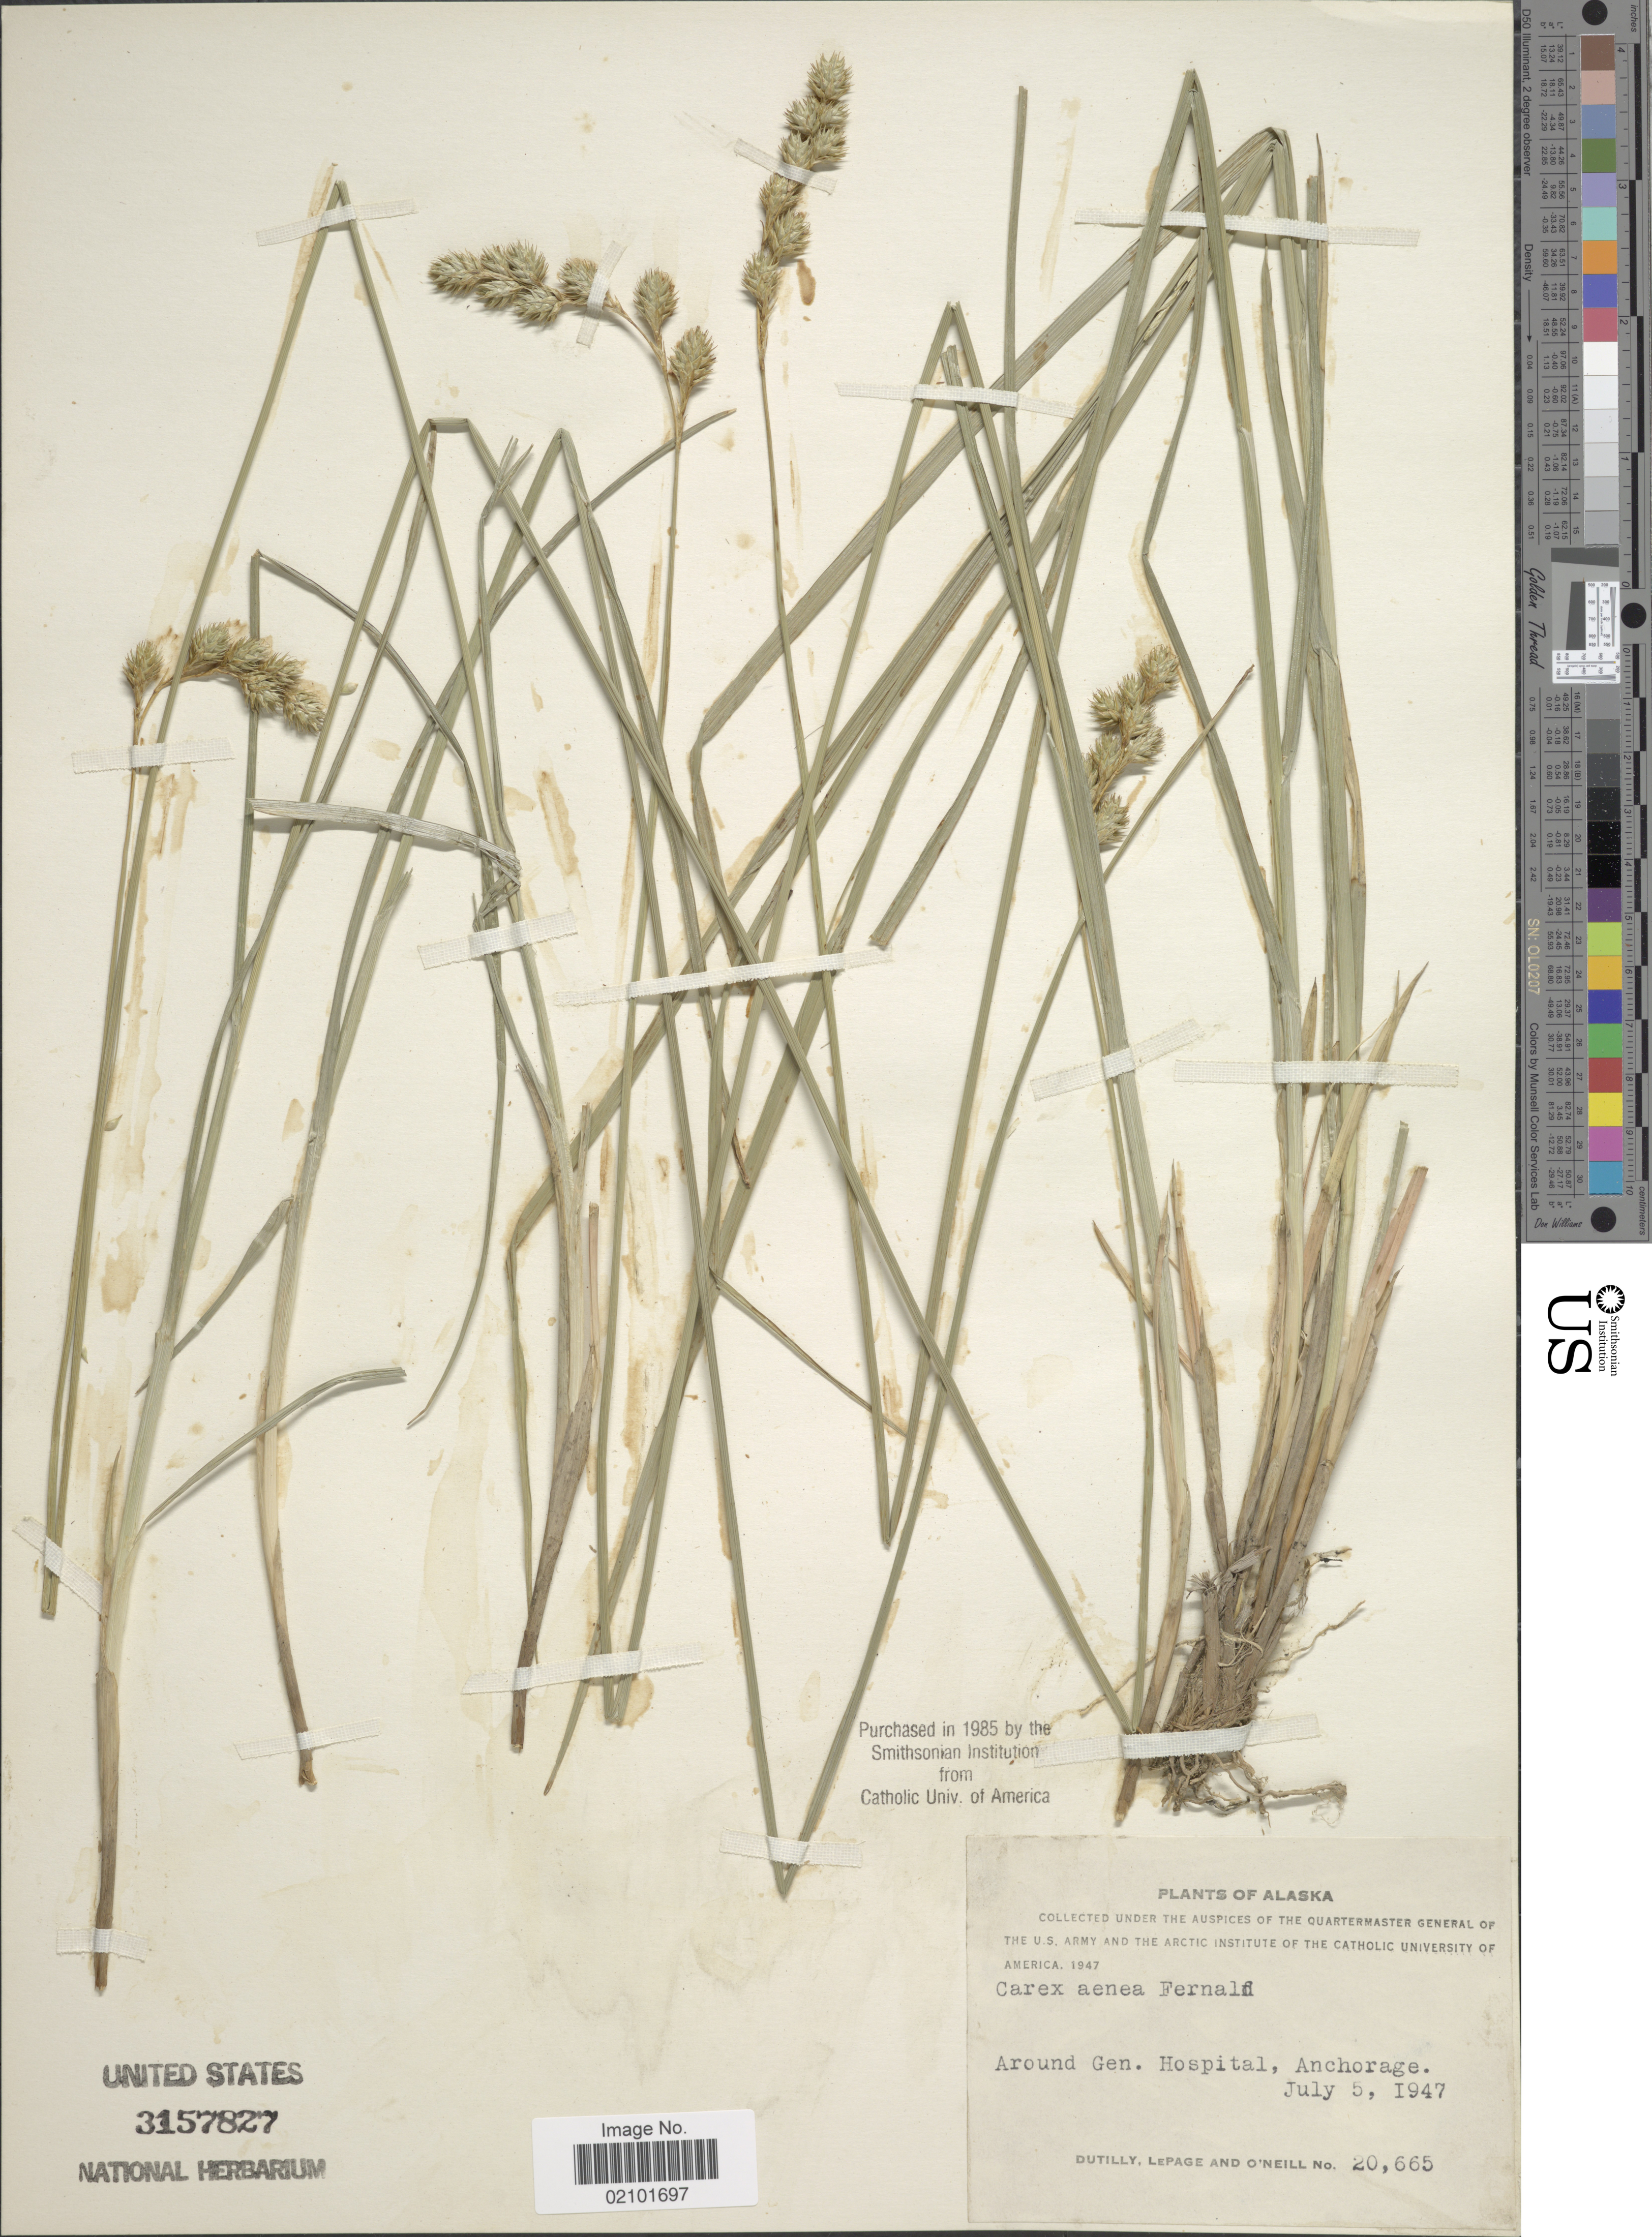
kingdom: Plantae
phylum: Tracheophyta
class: Liliopsida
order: Poales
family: Cyperaceae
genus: Carex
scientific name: Carex foenea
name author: Willd.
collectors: -. Dutilly, -. LePage & -. O'Neill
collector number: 20665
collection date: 1947-07-05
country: United States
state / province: Alaska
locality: Around Gen. Hospital, Anchorage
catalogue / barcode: US 3157827